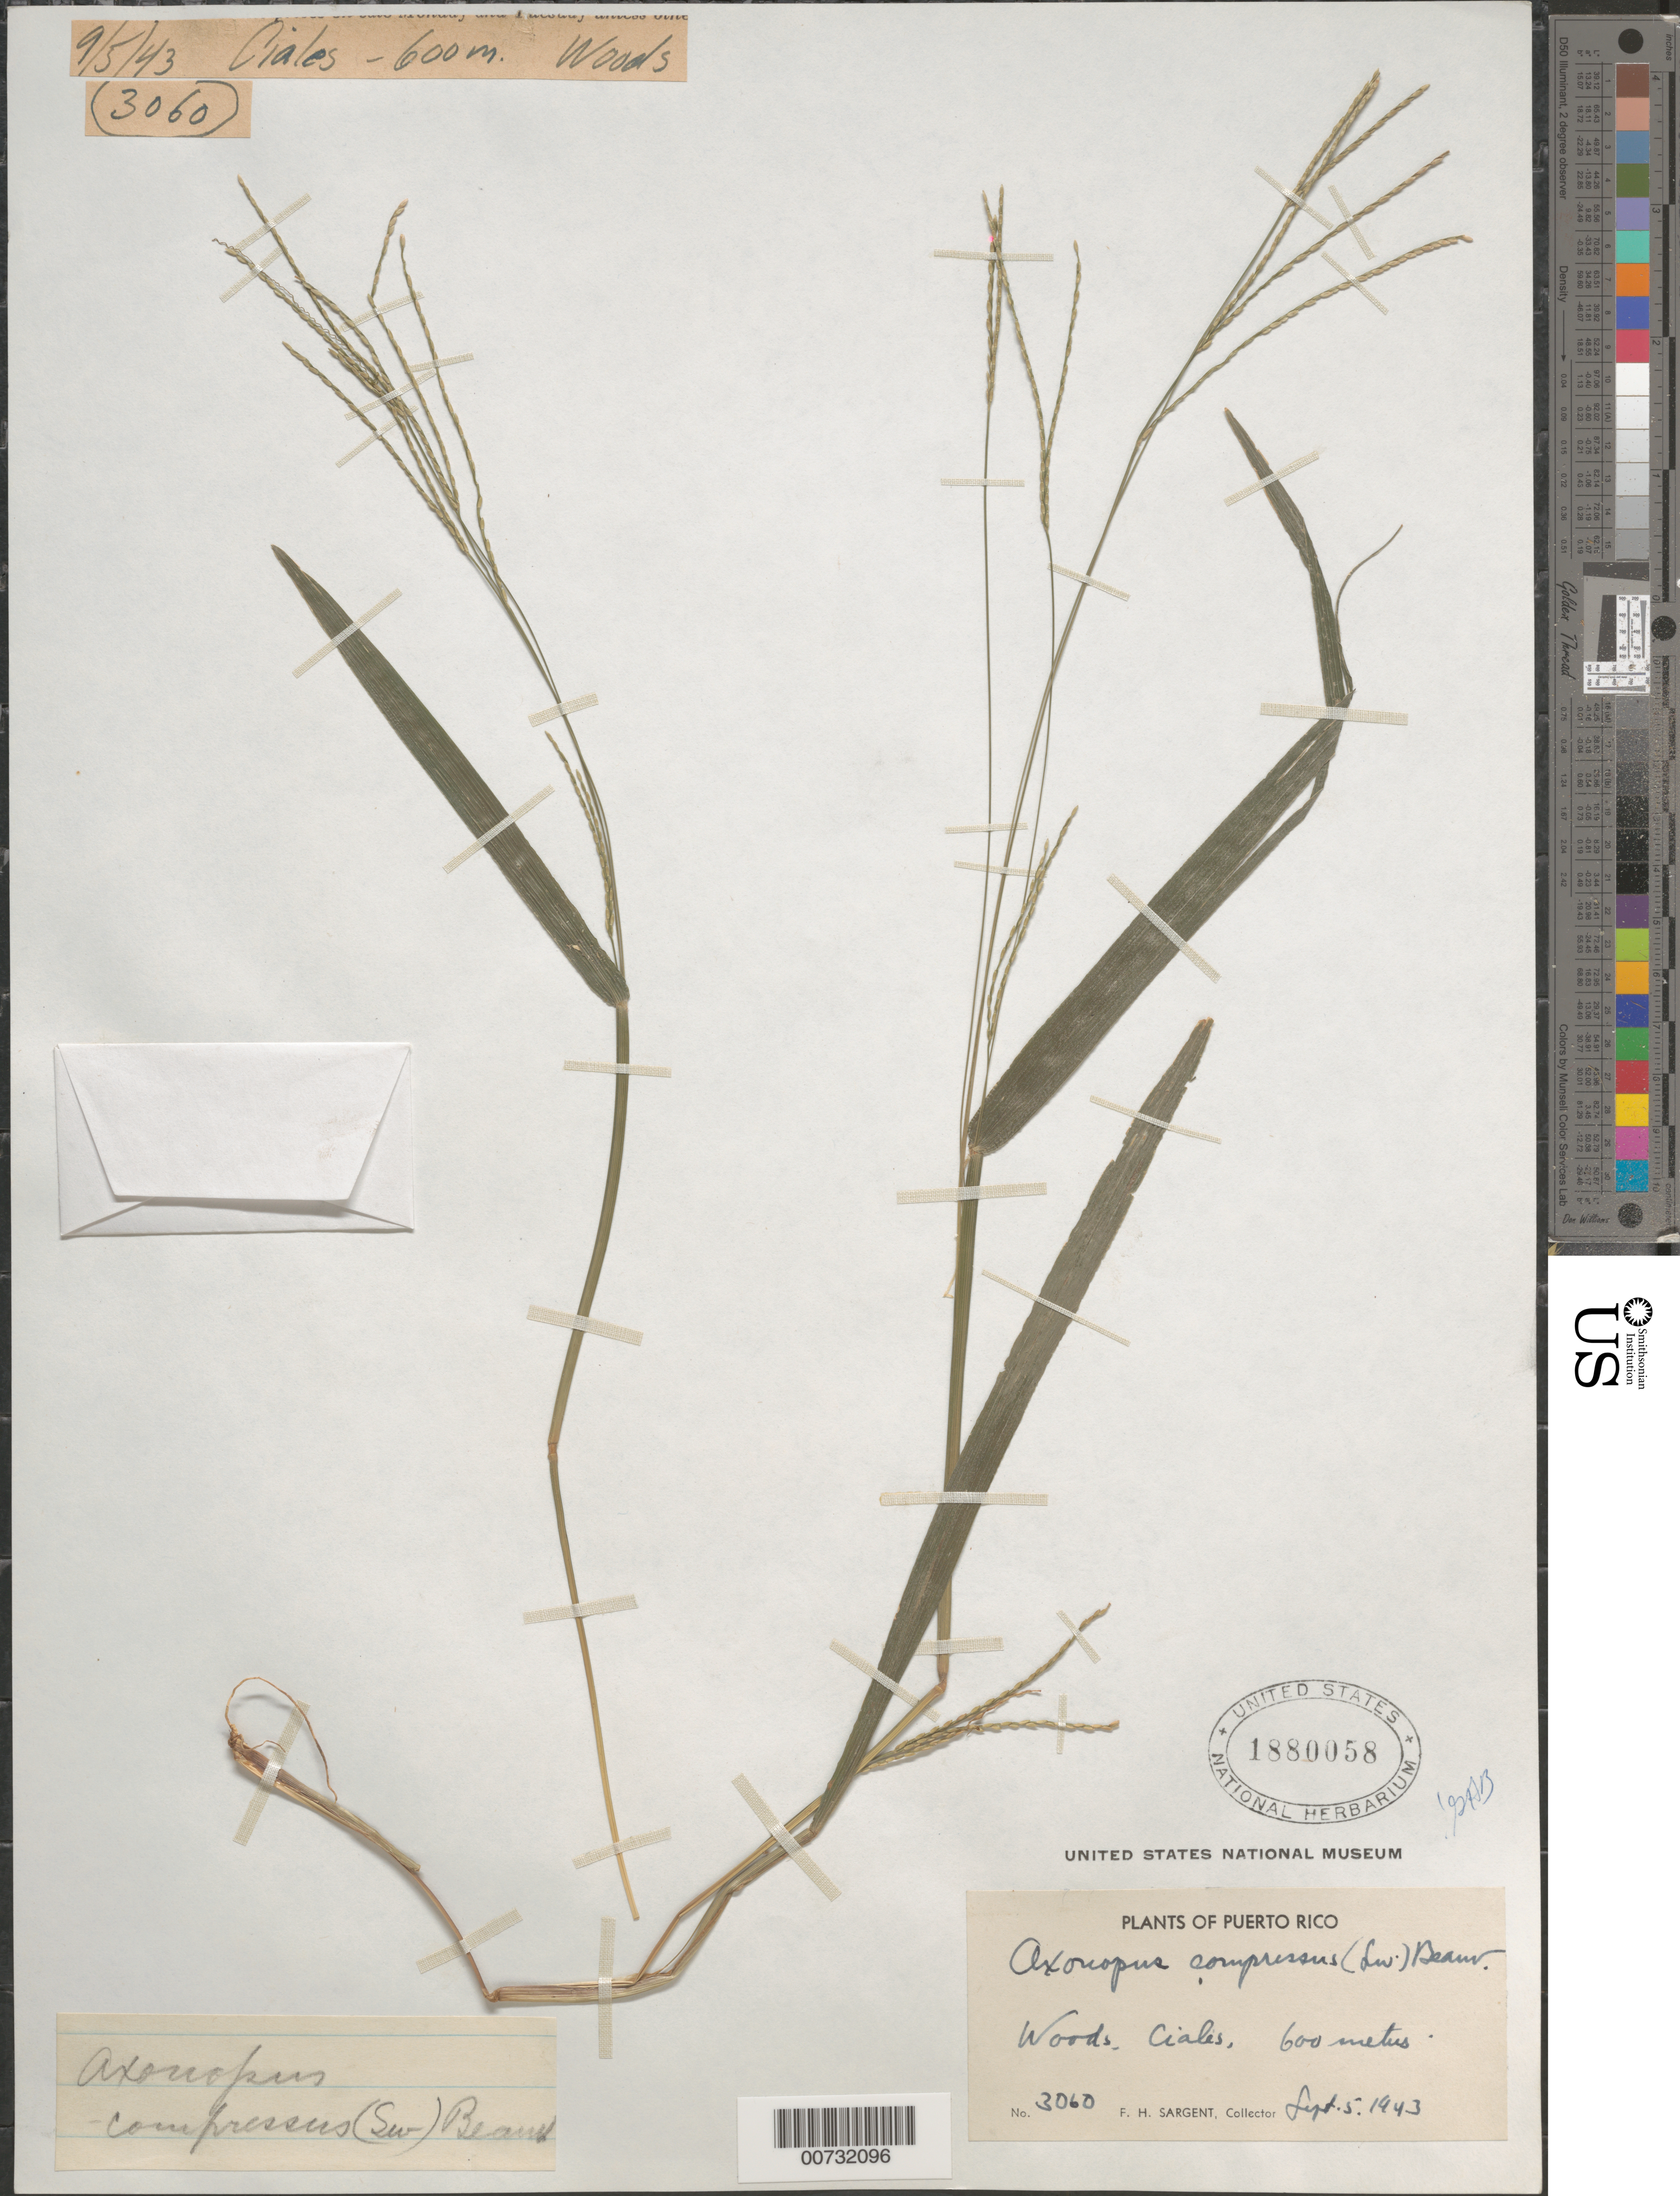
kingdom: Plantae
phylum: Tracheophyta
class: Liliopsida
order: Poales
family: Poaceae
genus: Axonopus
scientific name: Axonopus compressus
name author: (Sw.) P. Beauv.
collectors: F. H. Sargent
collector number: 3060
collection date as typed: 05 Sep 1943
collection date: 1943-09-05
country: Puerto Rico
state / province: Ciales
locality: Ciales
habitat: Woods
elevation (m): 600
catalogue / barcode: US 1880058